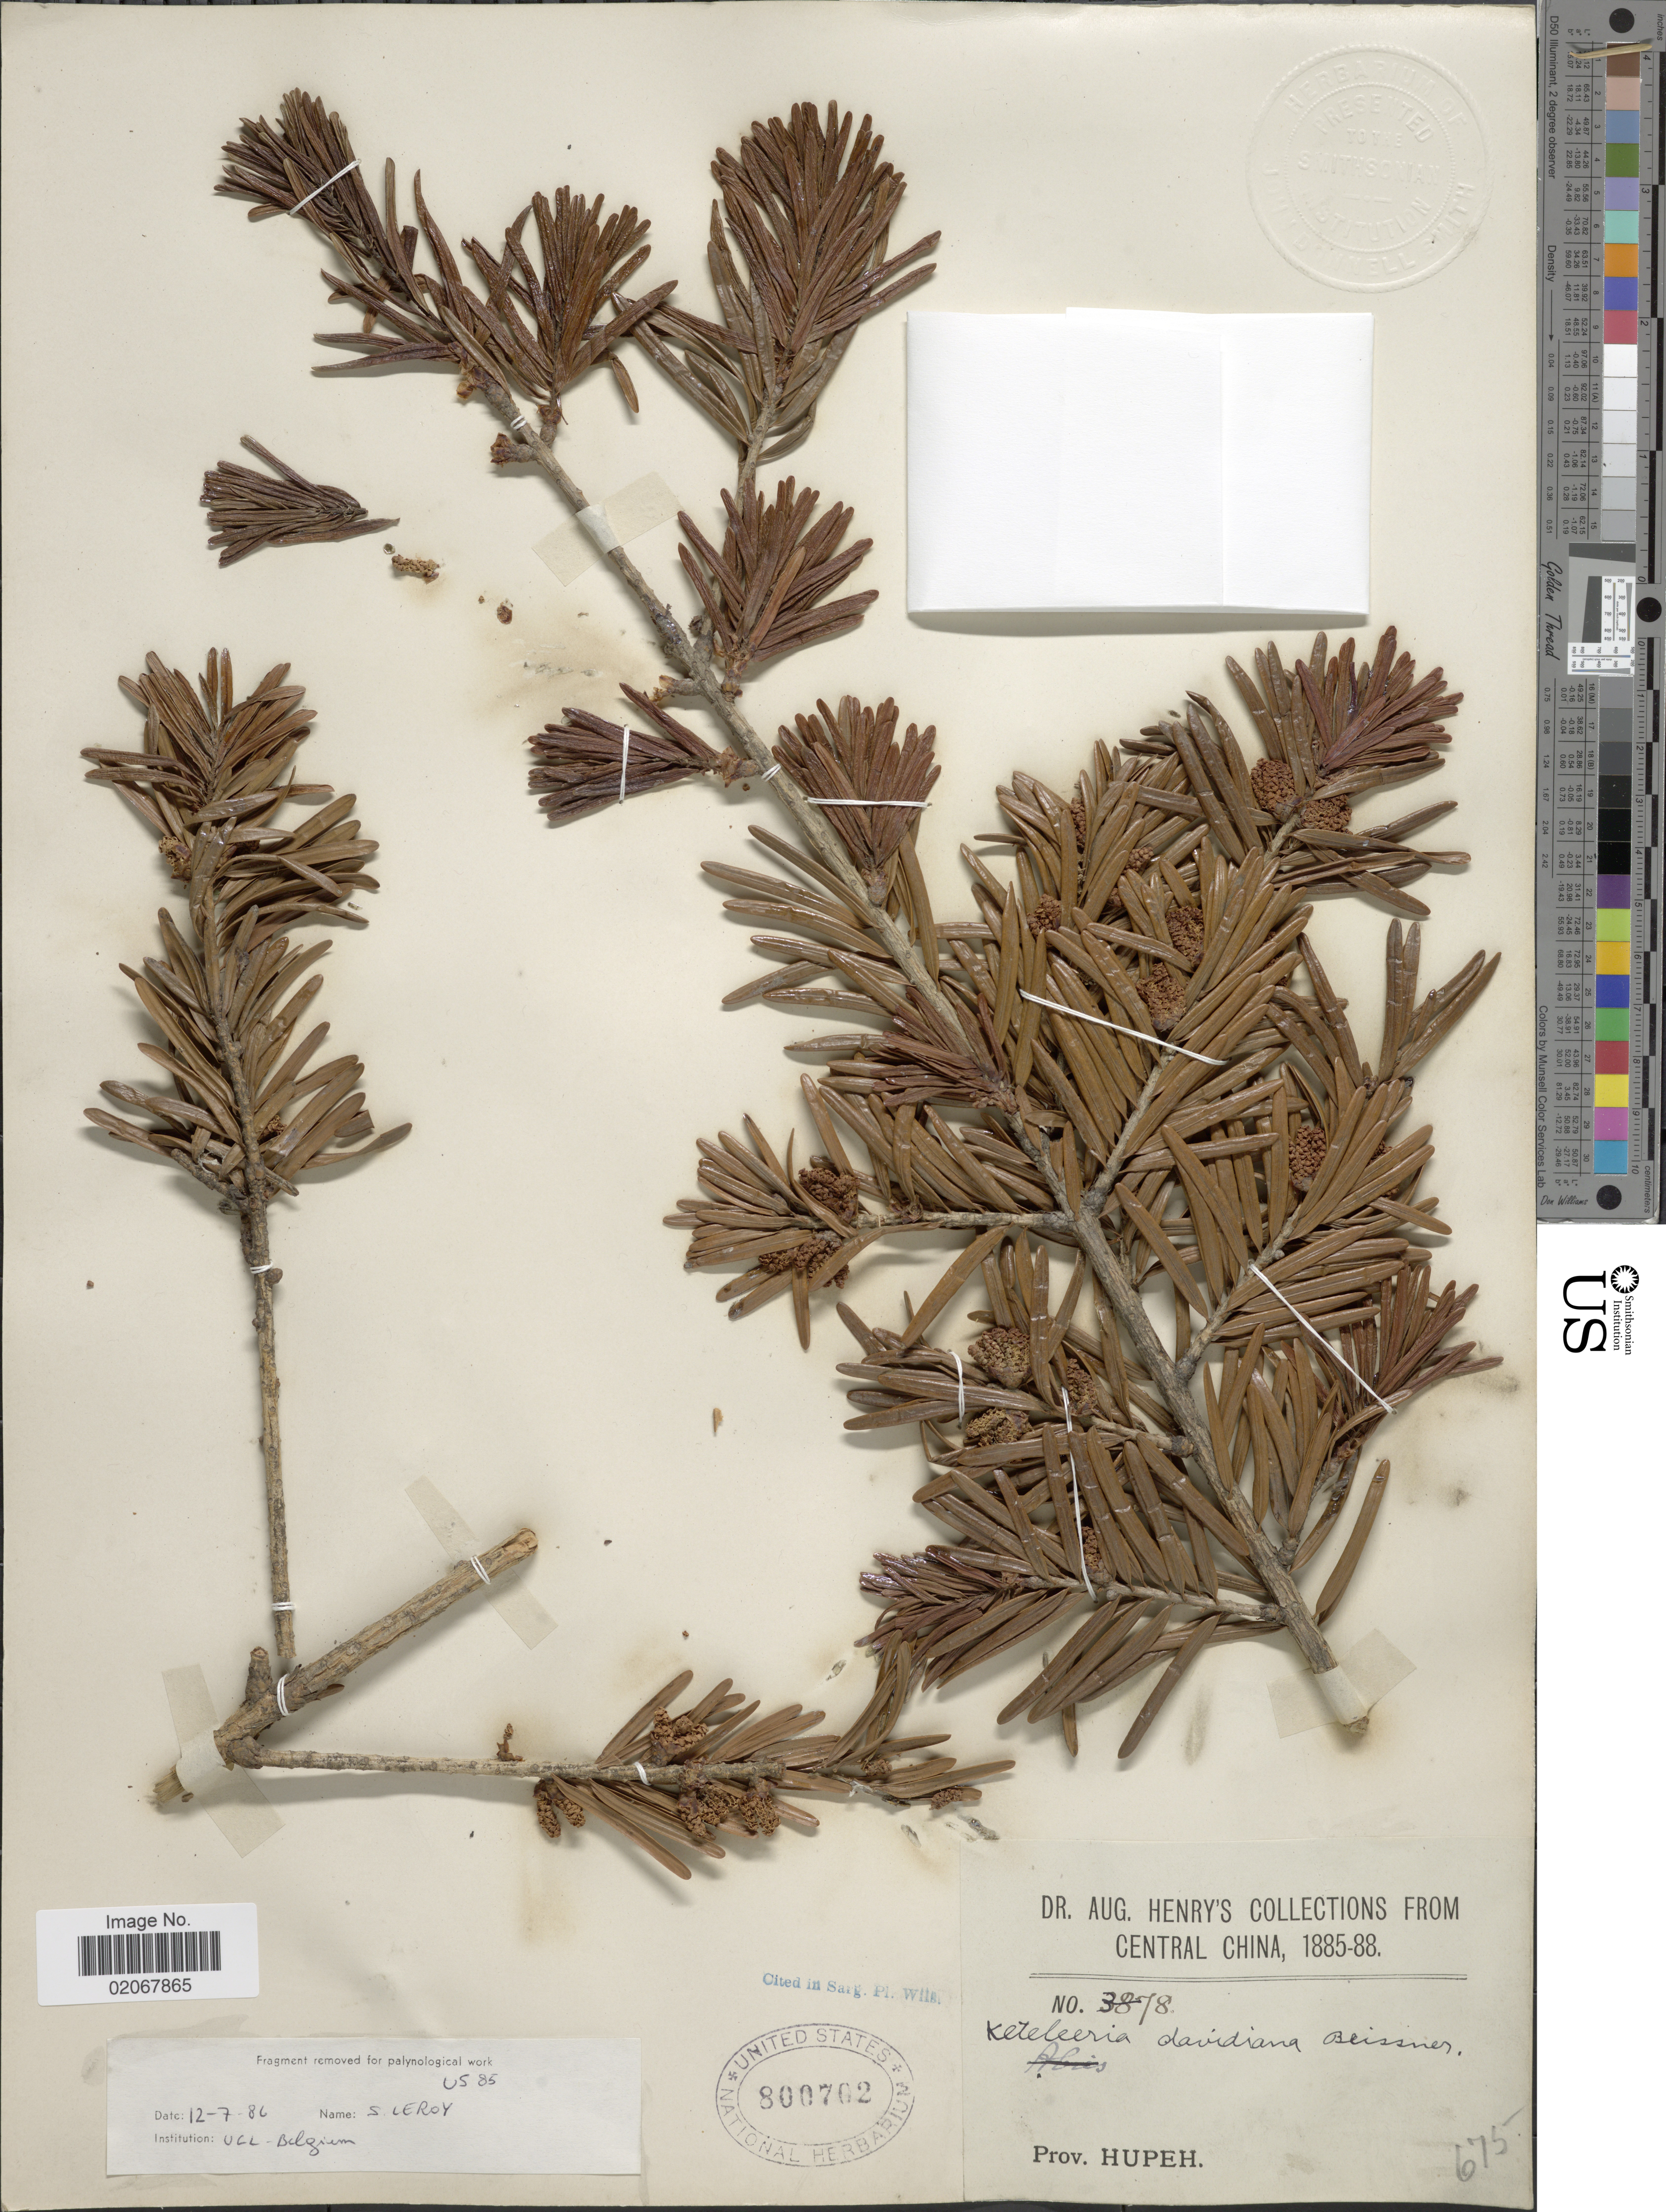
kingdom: Plantae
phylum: Tracheophyta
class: Pinopsida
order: Pinales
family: Pinaceae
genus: Keteleeria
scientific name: Keteleeria davidiana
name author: (Bertrand) Beissn.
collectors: A. Henry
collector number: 3878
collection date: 1885/1888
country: China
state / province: Hubei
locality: Central China, Prov. Hupeh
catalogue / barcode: US 800702